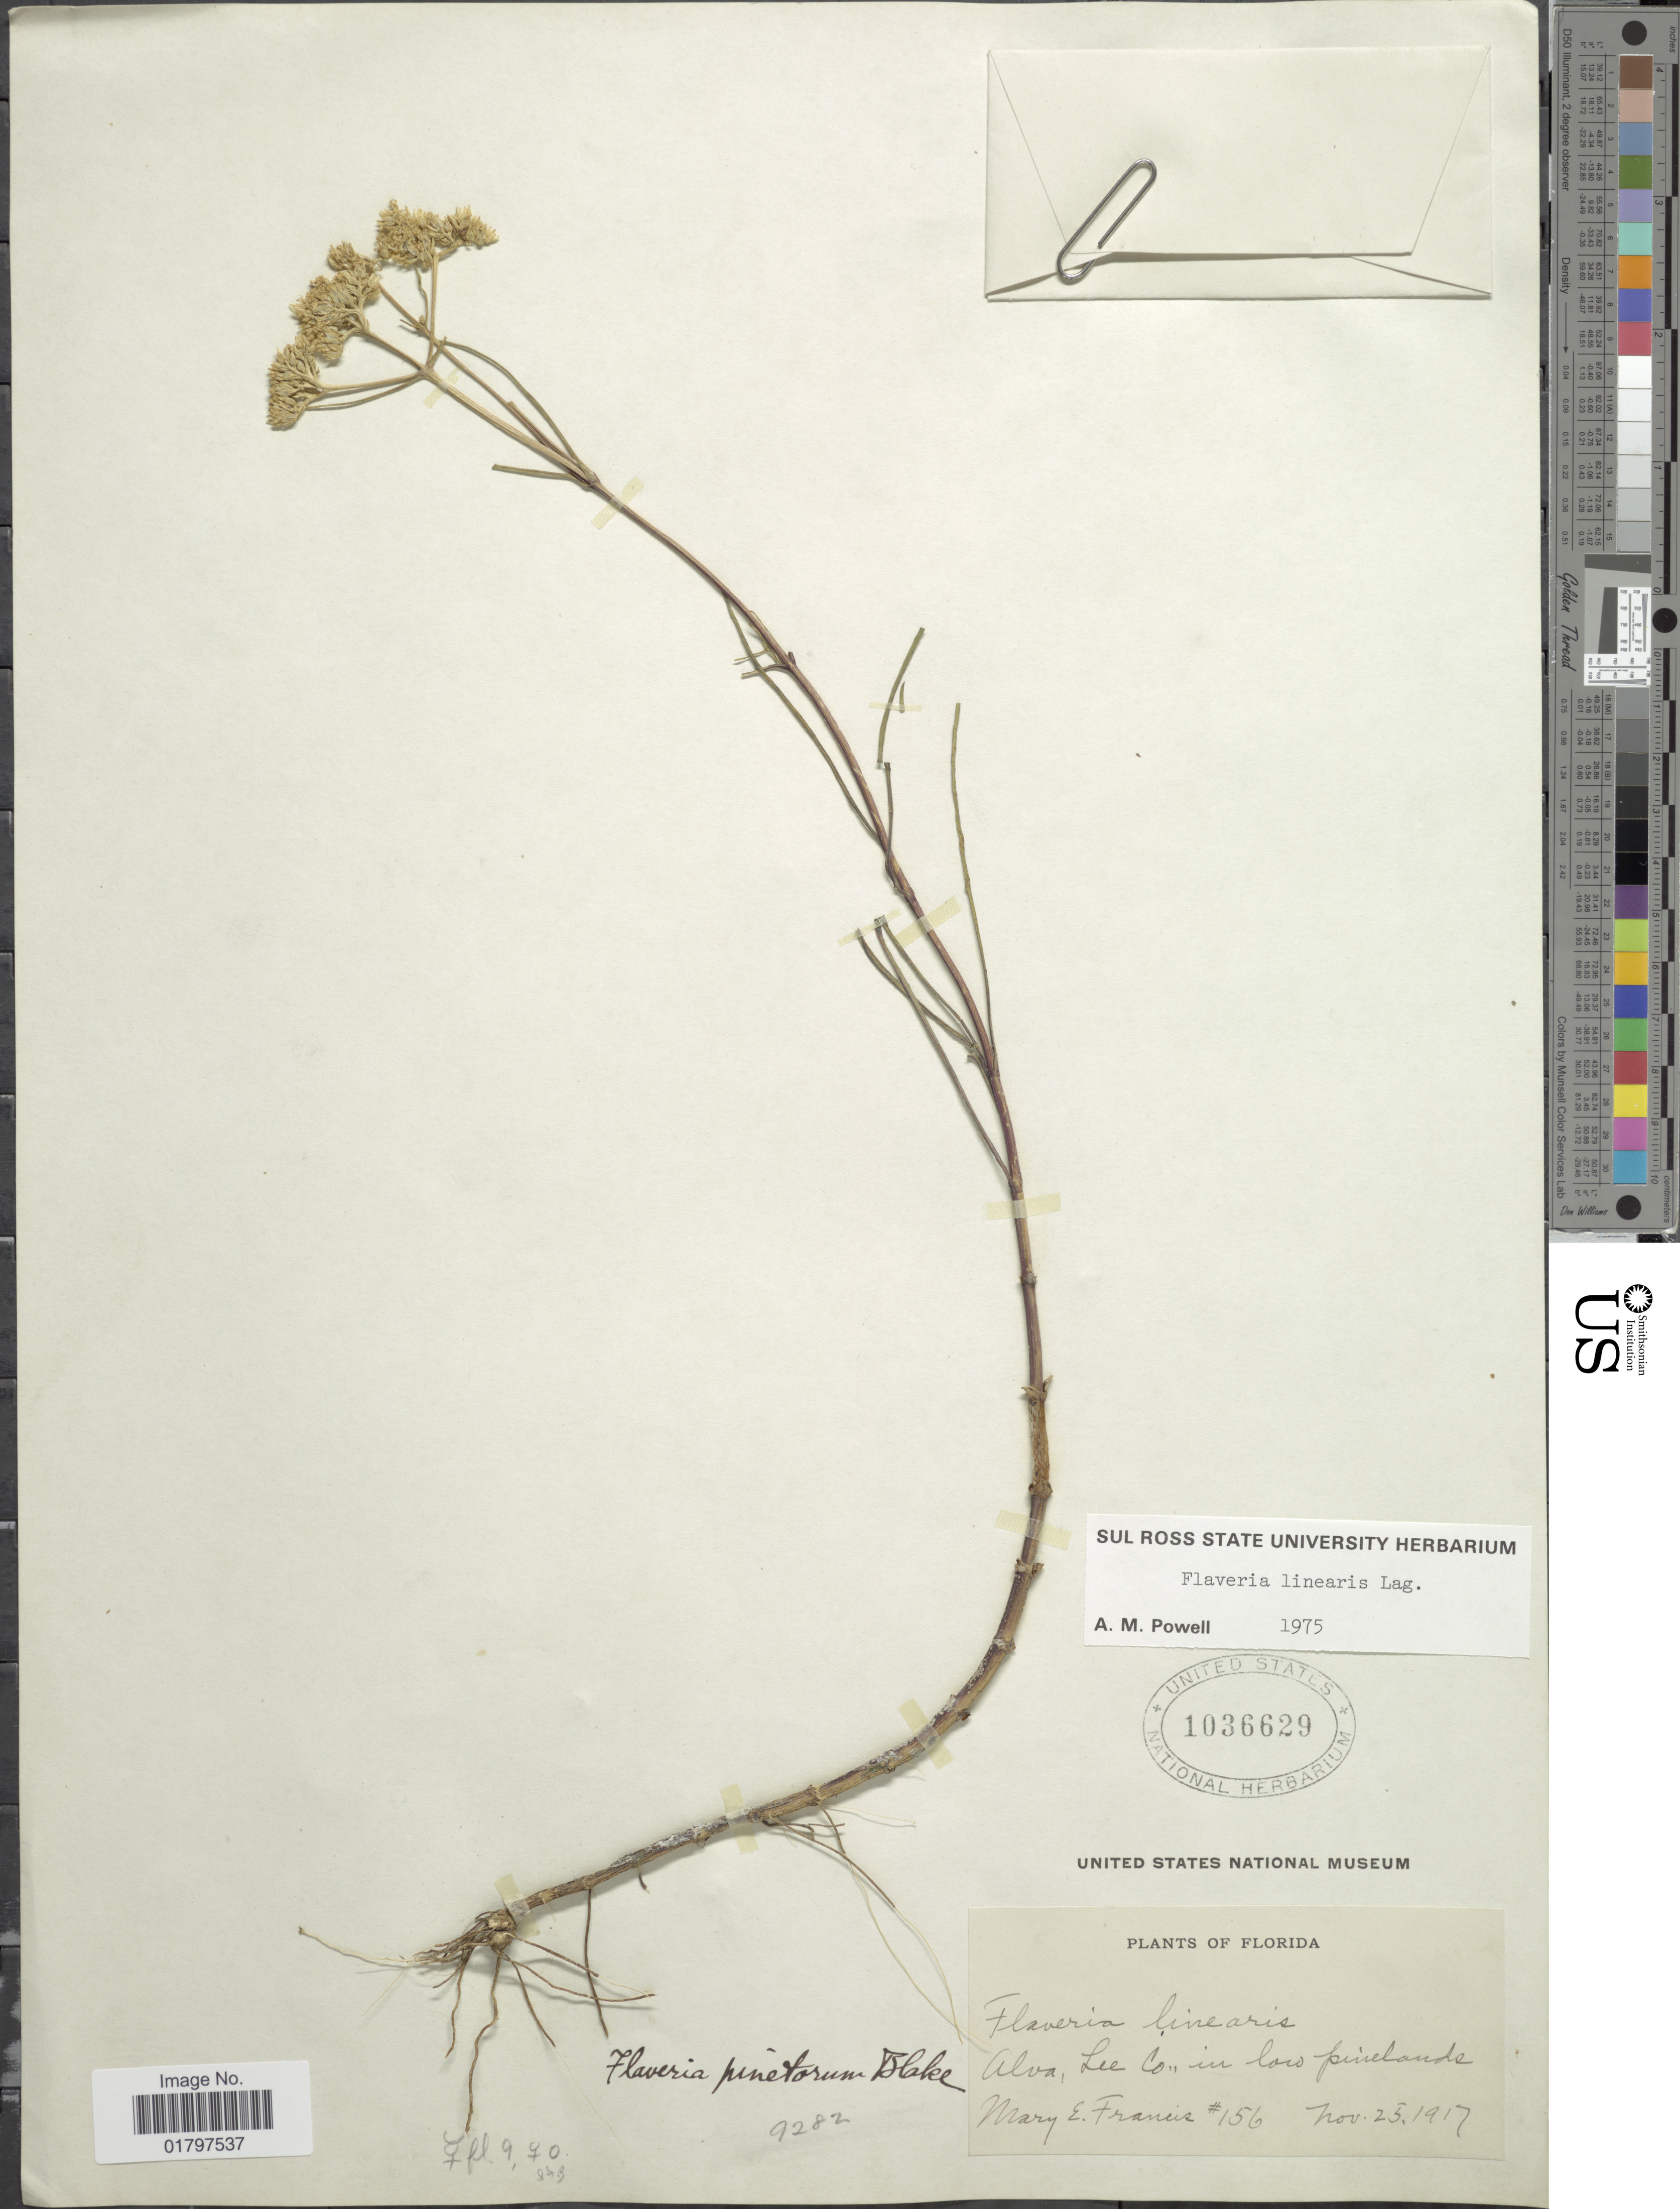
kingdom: Plantae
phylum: Tracheophyta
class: Magnoliopsida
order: Asterales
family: Asteraceae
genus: Flaveria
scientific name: Flaveria linearis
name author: Lag.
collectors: M. E. Francis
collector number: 156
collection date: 1917-11-25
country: United States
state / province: Florida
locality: Alva, Lee Co., in low pinelands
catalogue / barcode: US 1036629